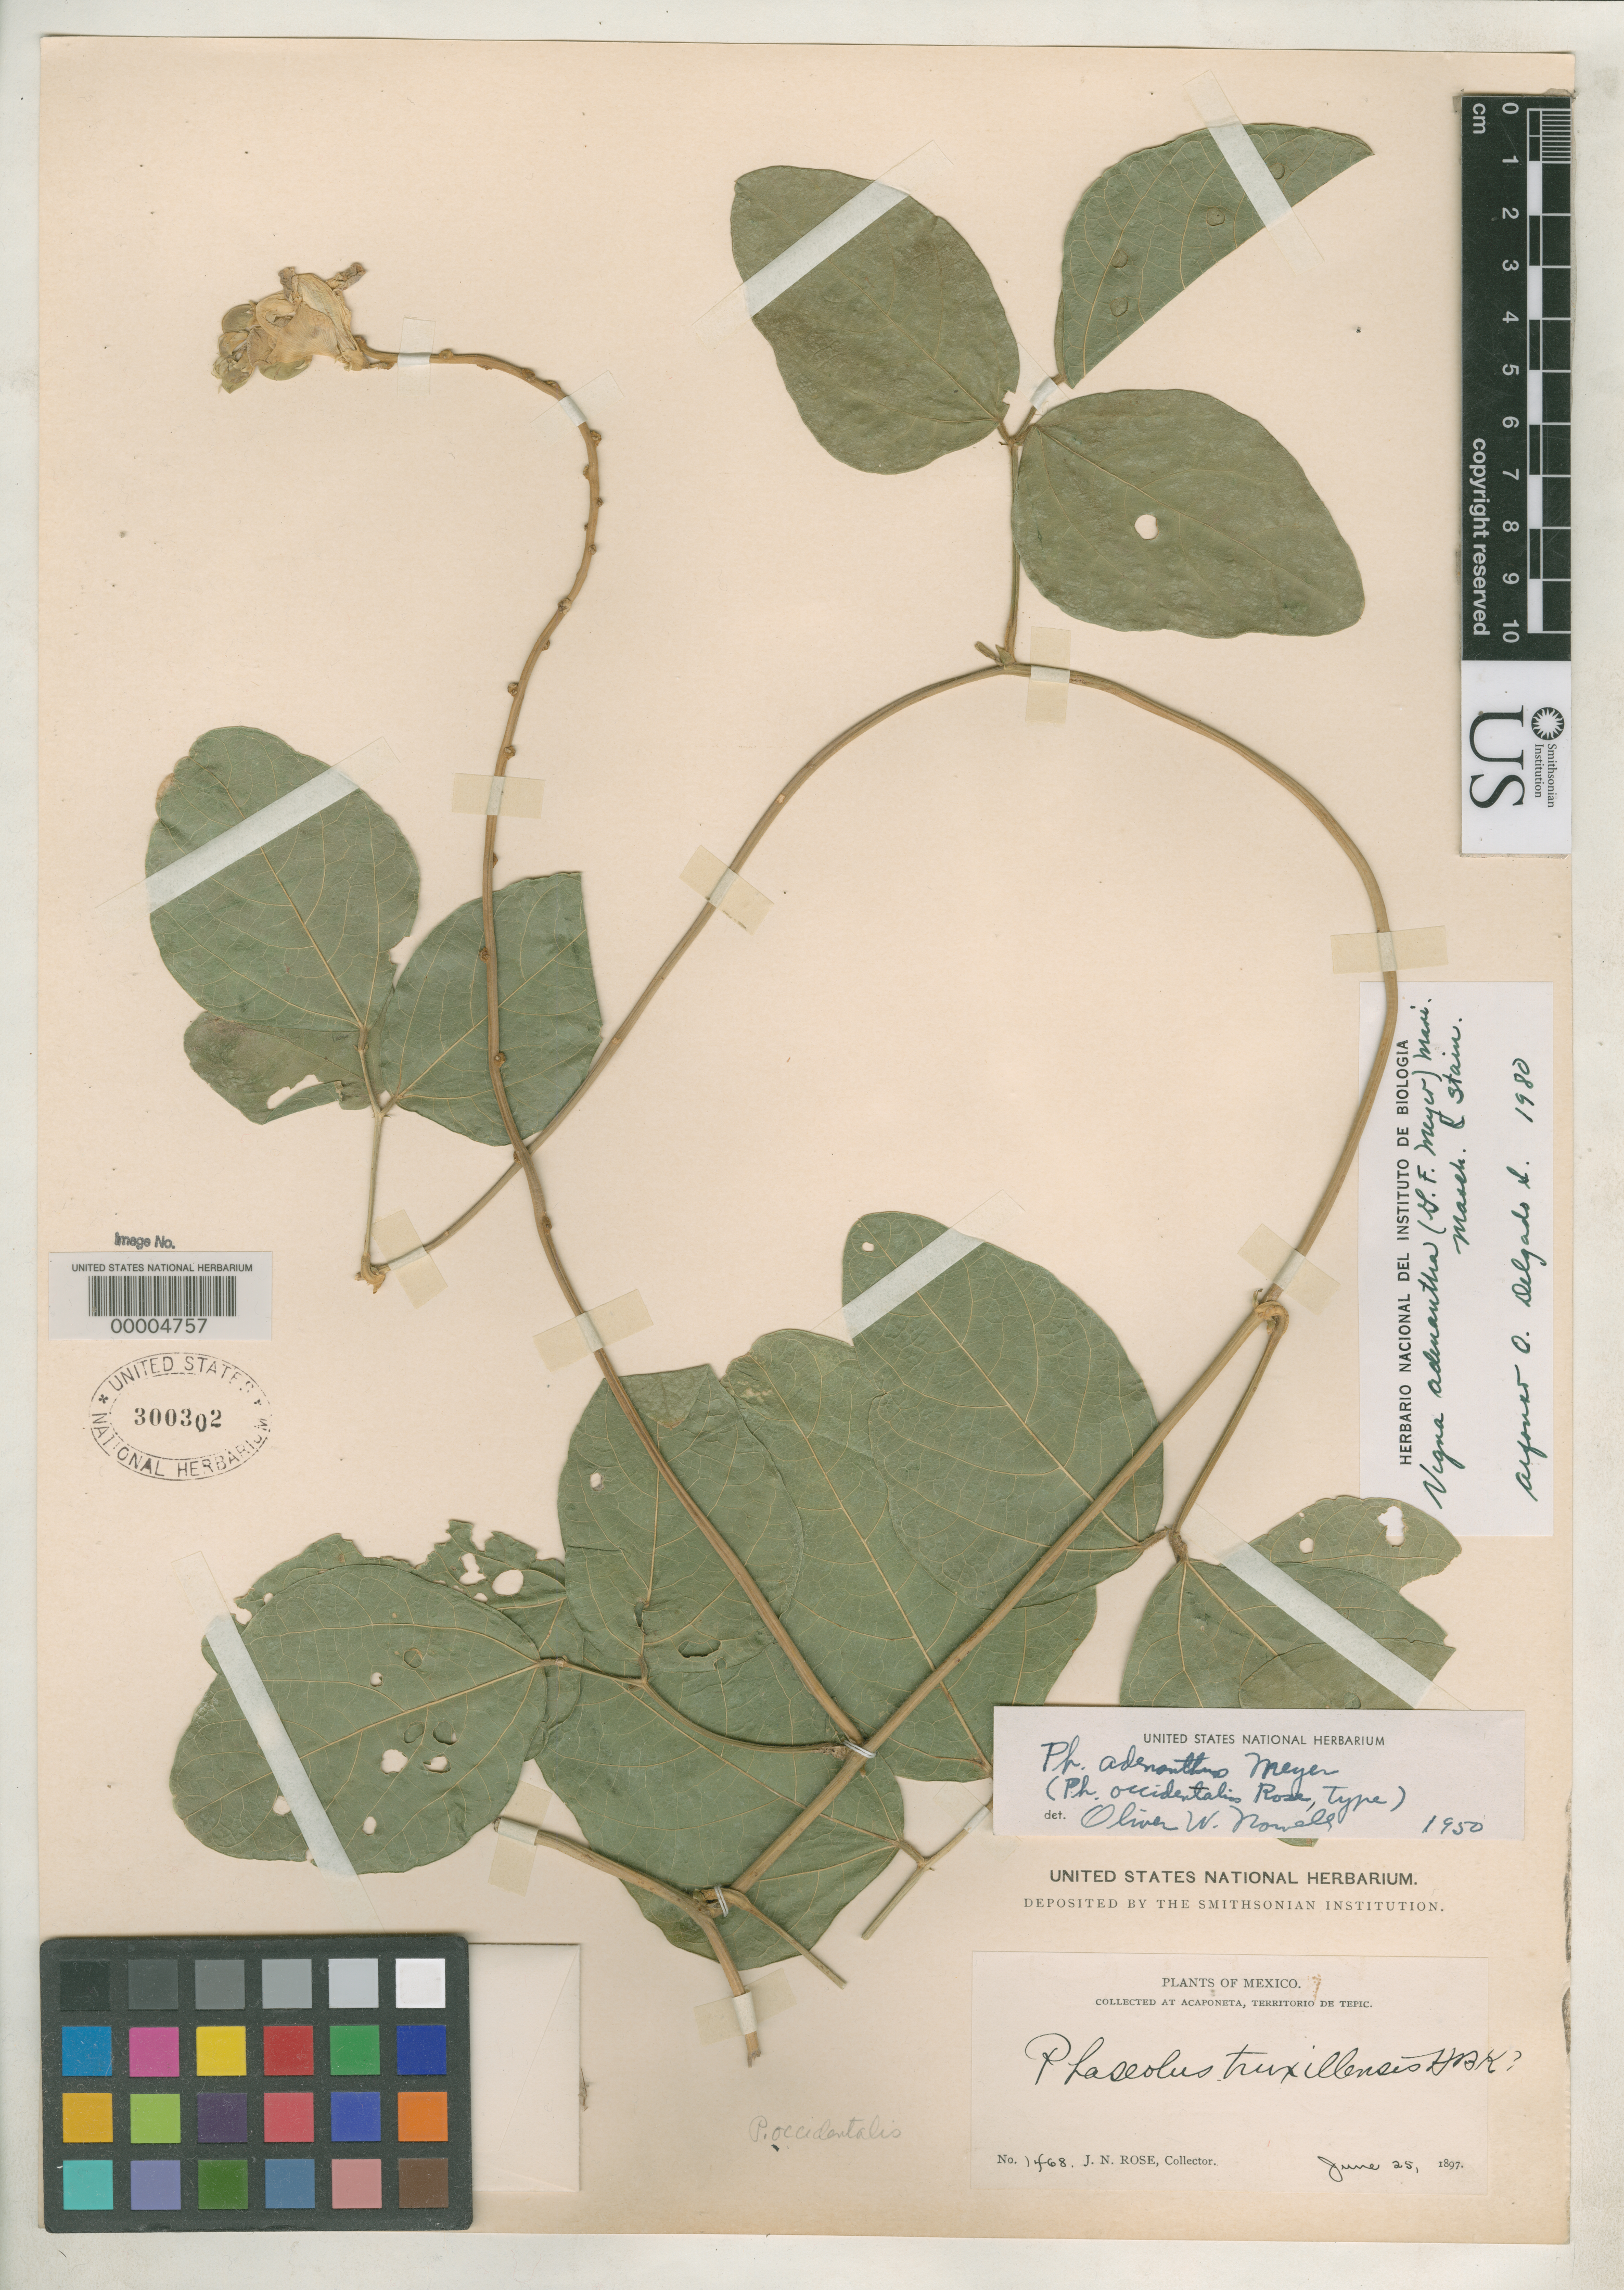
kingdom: Plantae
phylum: Tracheophyta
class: Magnoliopsida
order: Fabales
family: Fabaceae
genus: Phaseolus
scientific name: Phaseolus occidentalis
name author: Rose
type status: Type Collection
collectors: J. N. Rose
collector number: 1468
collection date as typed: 25 Jun 1897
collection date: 1897-06-25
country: Mexico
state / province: Nayarit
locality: Tepic, near Acaponeta.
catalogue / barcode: US 300302